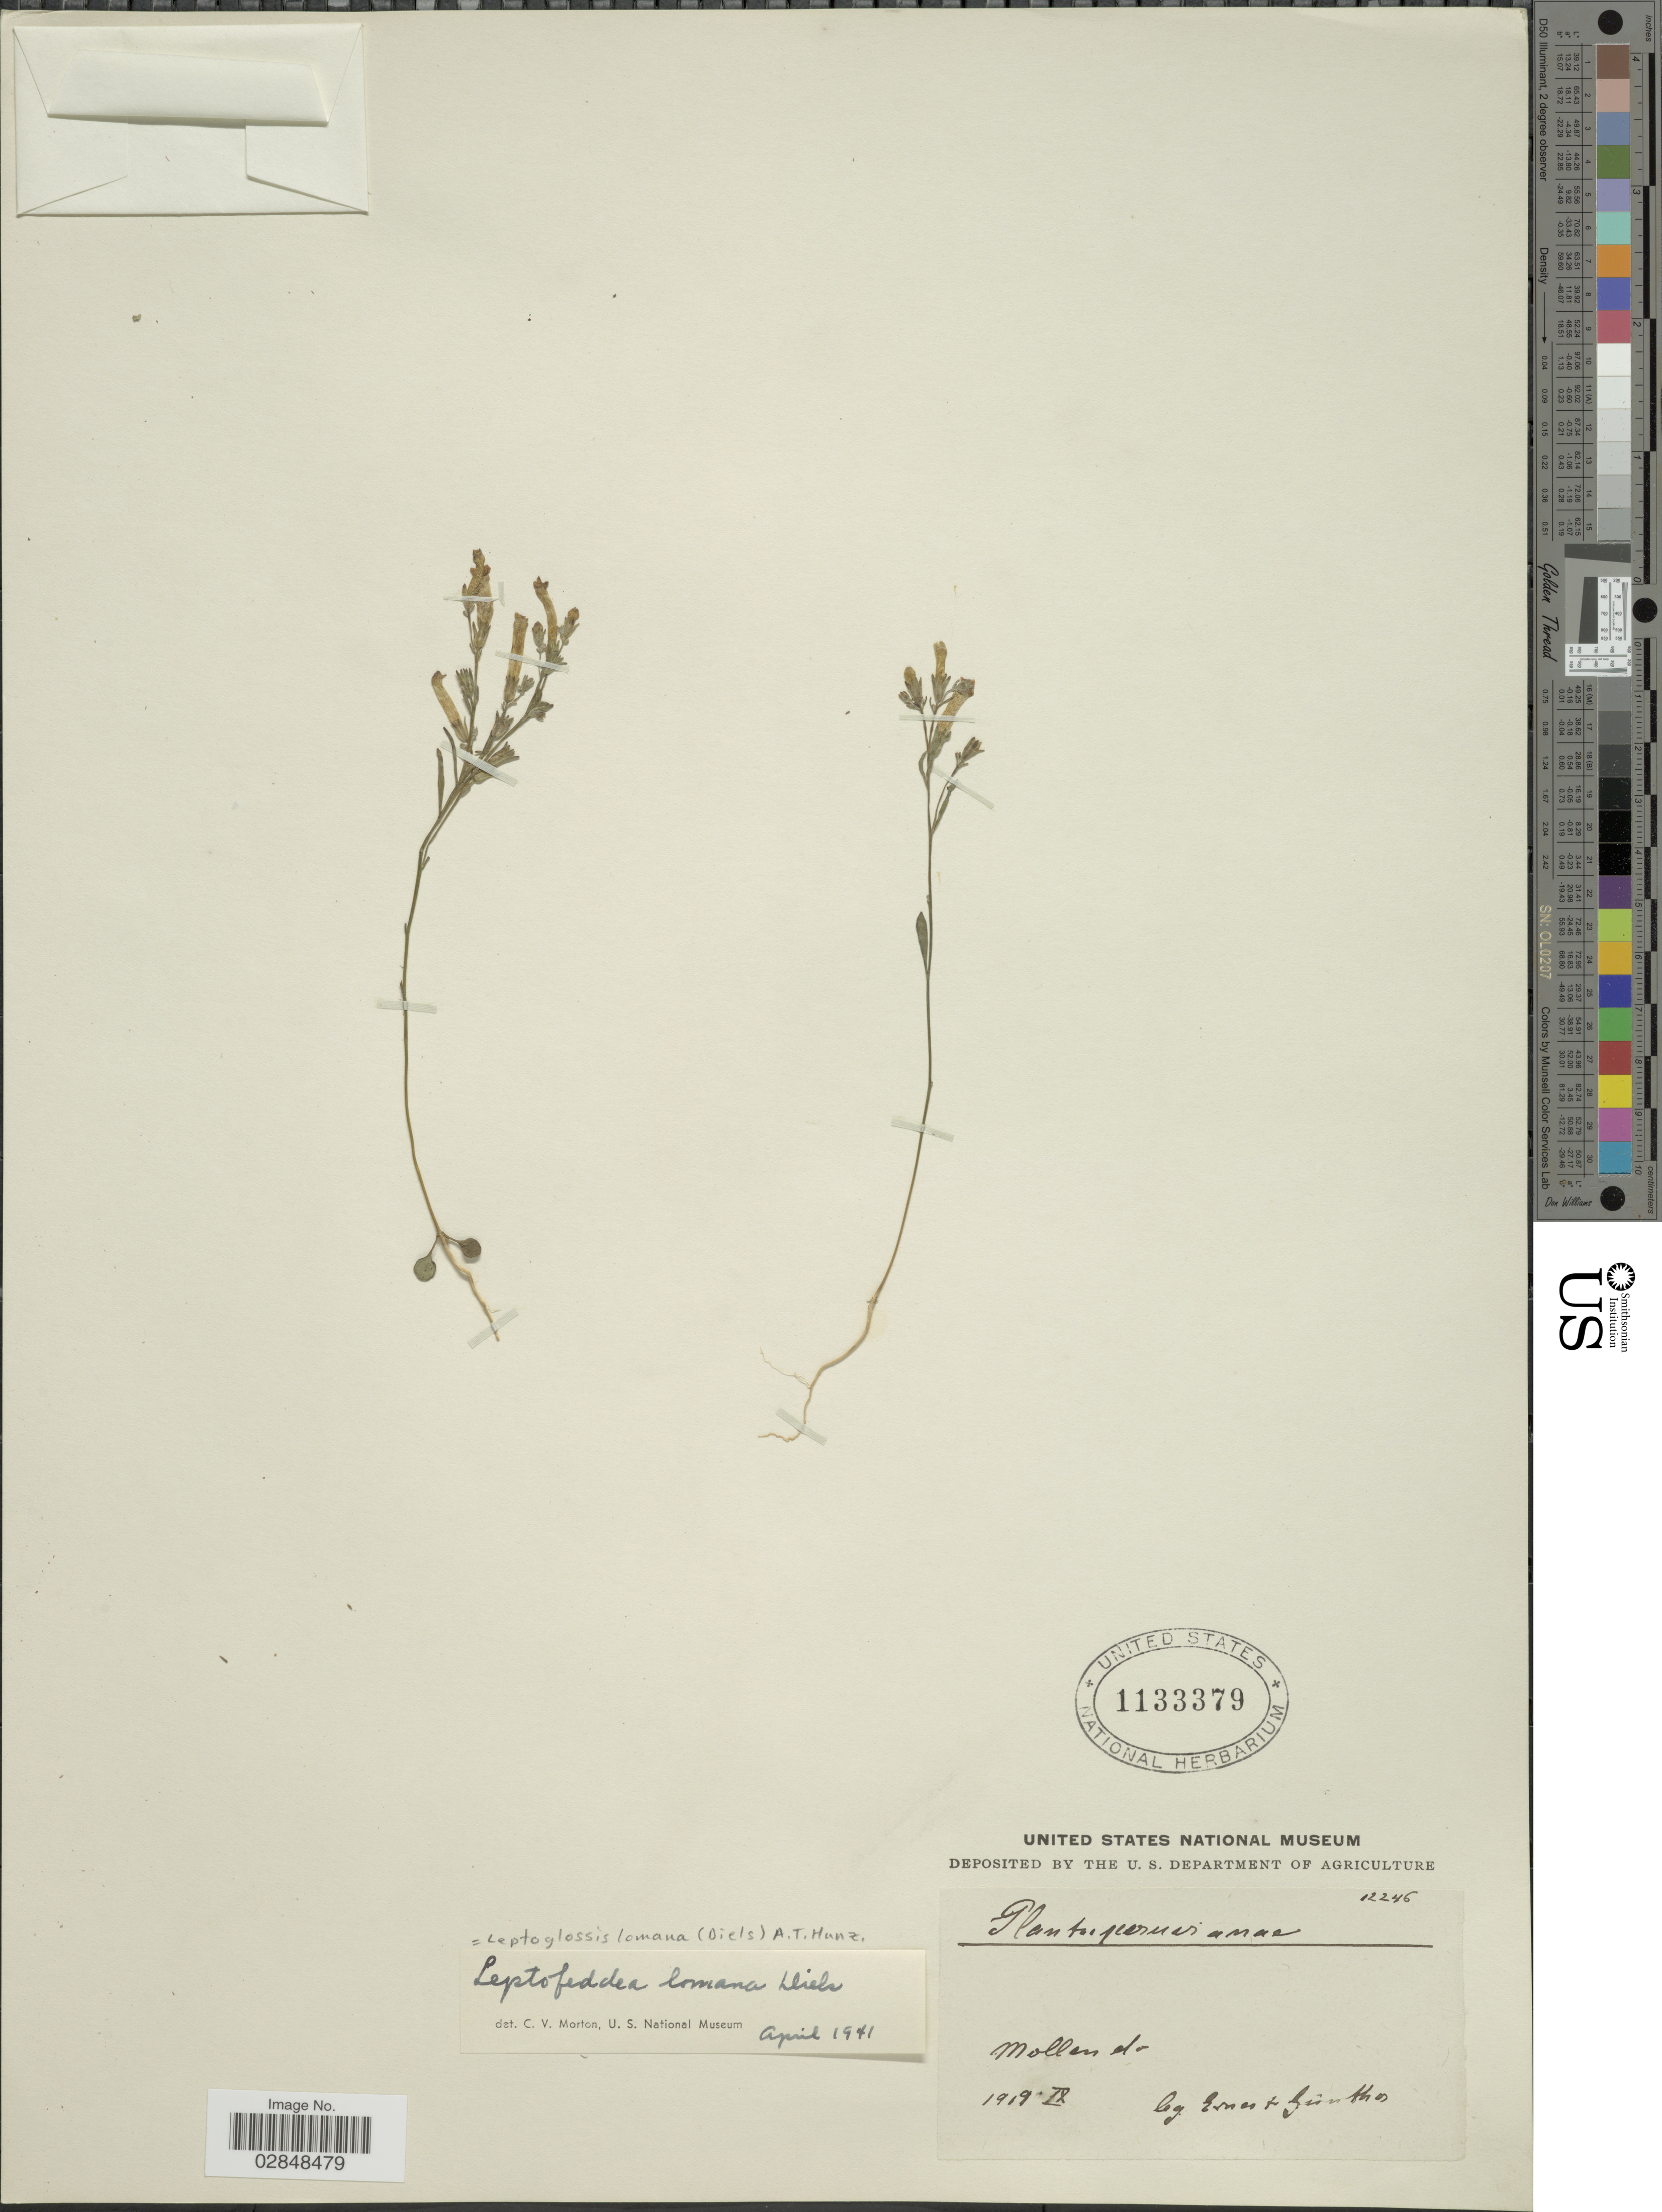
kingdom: Plantae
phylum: Tracheophyta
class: Magnoliopsida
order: Solanales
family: Solanaceae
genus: Leptoglossis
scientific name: Leptoglossis lomana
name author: (Diels) Hunz.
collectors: E. Gunther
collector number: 12246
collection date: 1919-09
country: Peru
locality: Mollendo.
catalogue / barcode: US 1133379